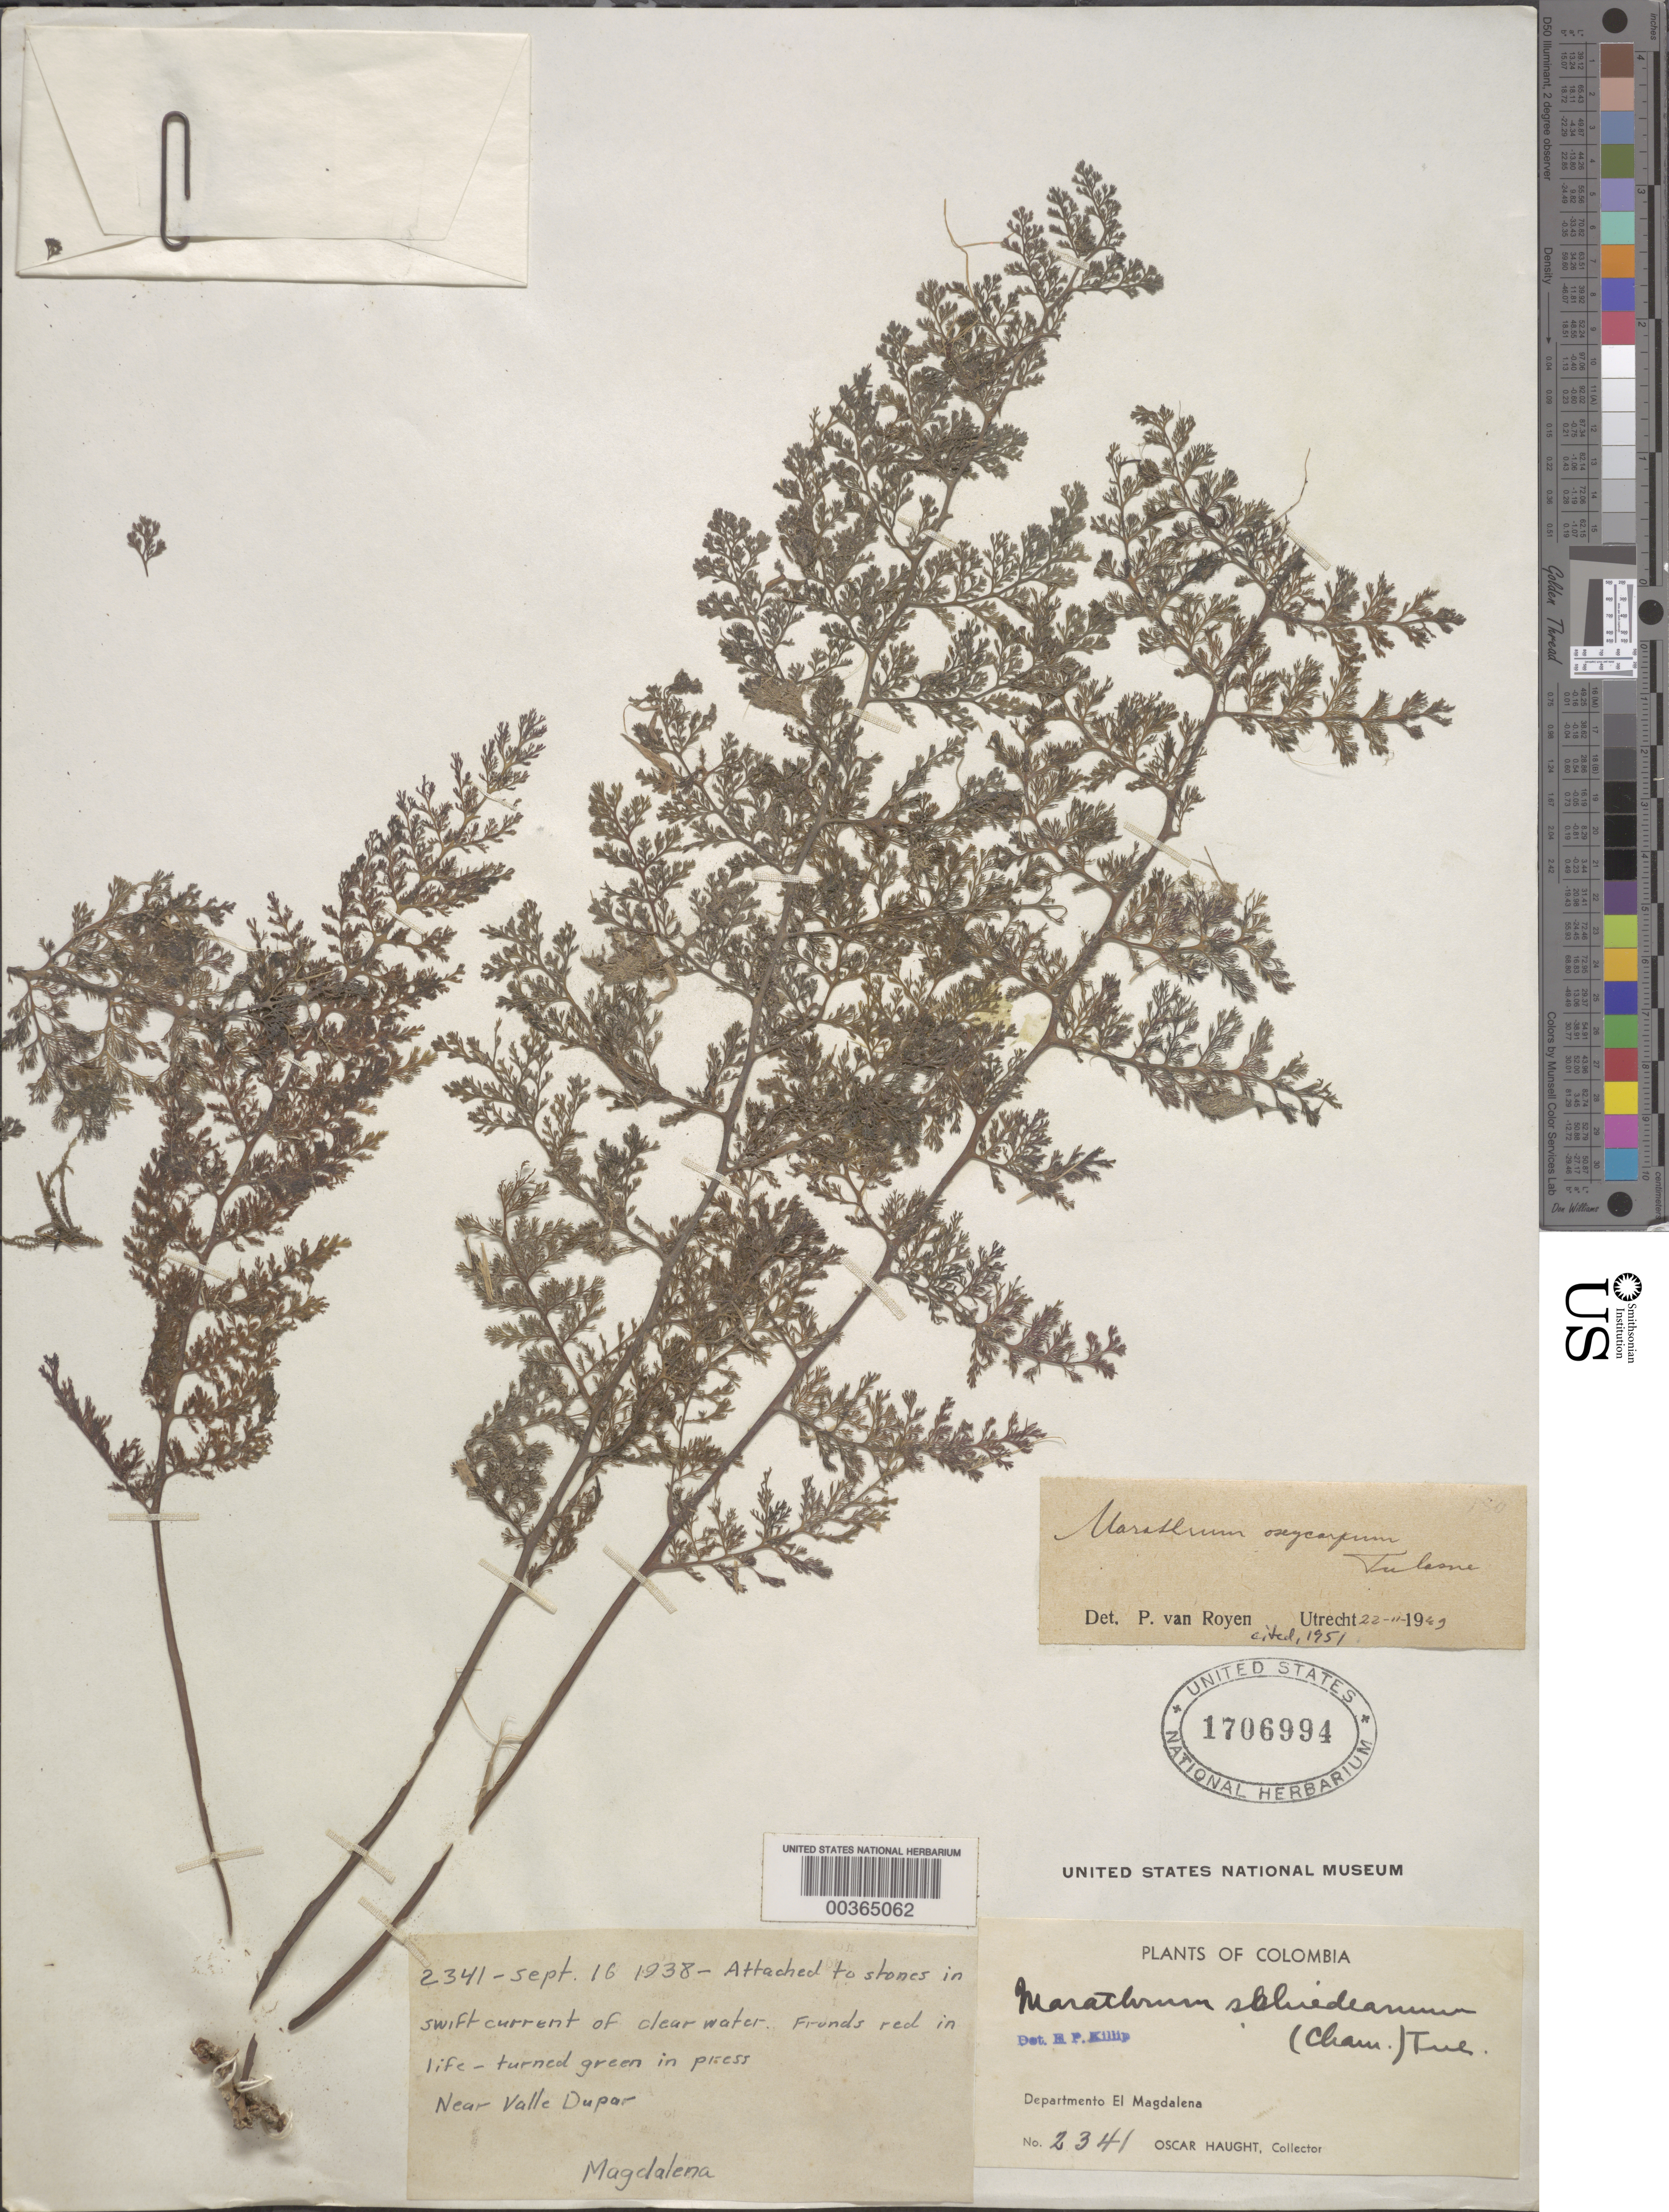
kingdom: Plantae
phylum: Tracheophyta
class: Magnoliopsida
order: Malpighiales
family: Podostemaceae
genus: Marathrum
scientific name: Marathrum oxycarpum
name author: Tul.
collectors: O. L. Haught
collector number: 2341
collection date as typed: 16 Sep 1938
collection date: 1938-09-16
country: Colombia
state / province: Magdalena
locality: Near Valle dupar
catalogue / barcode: US 1706994